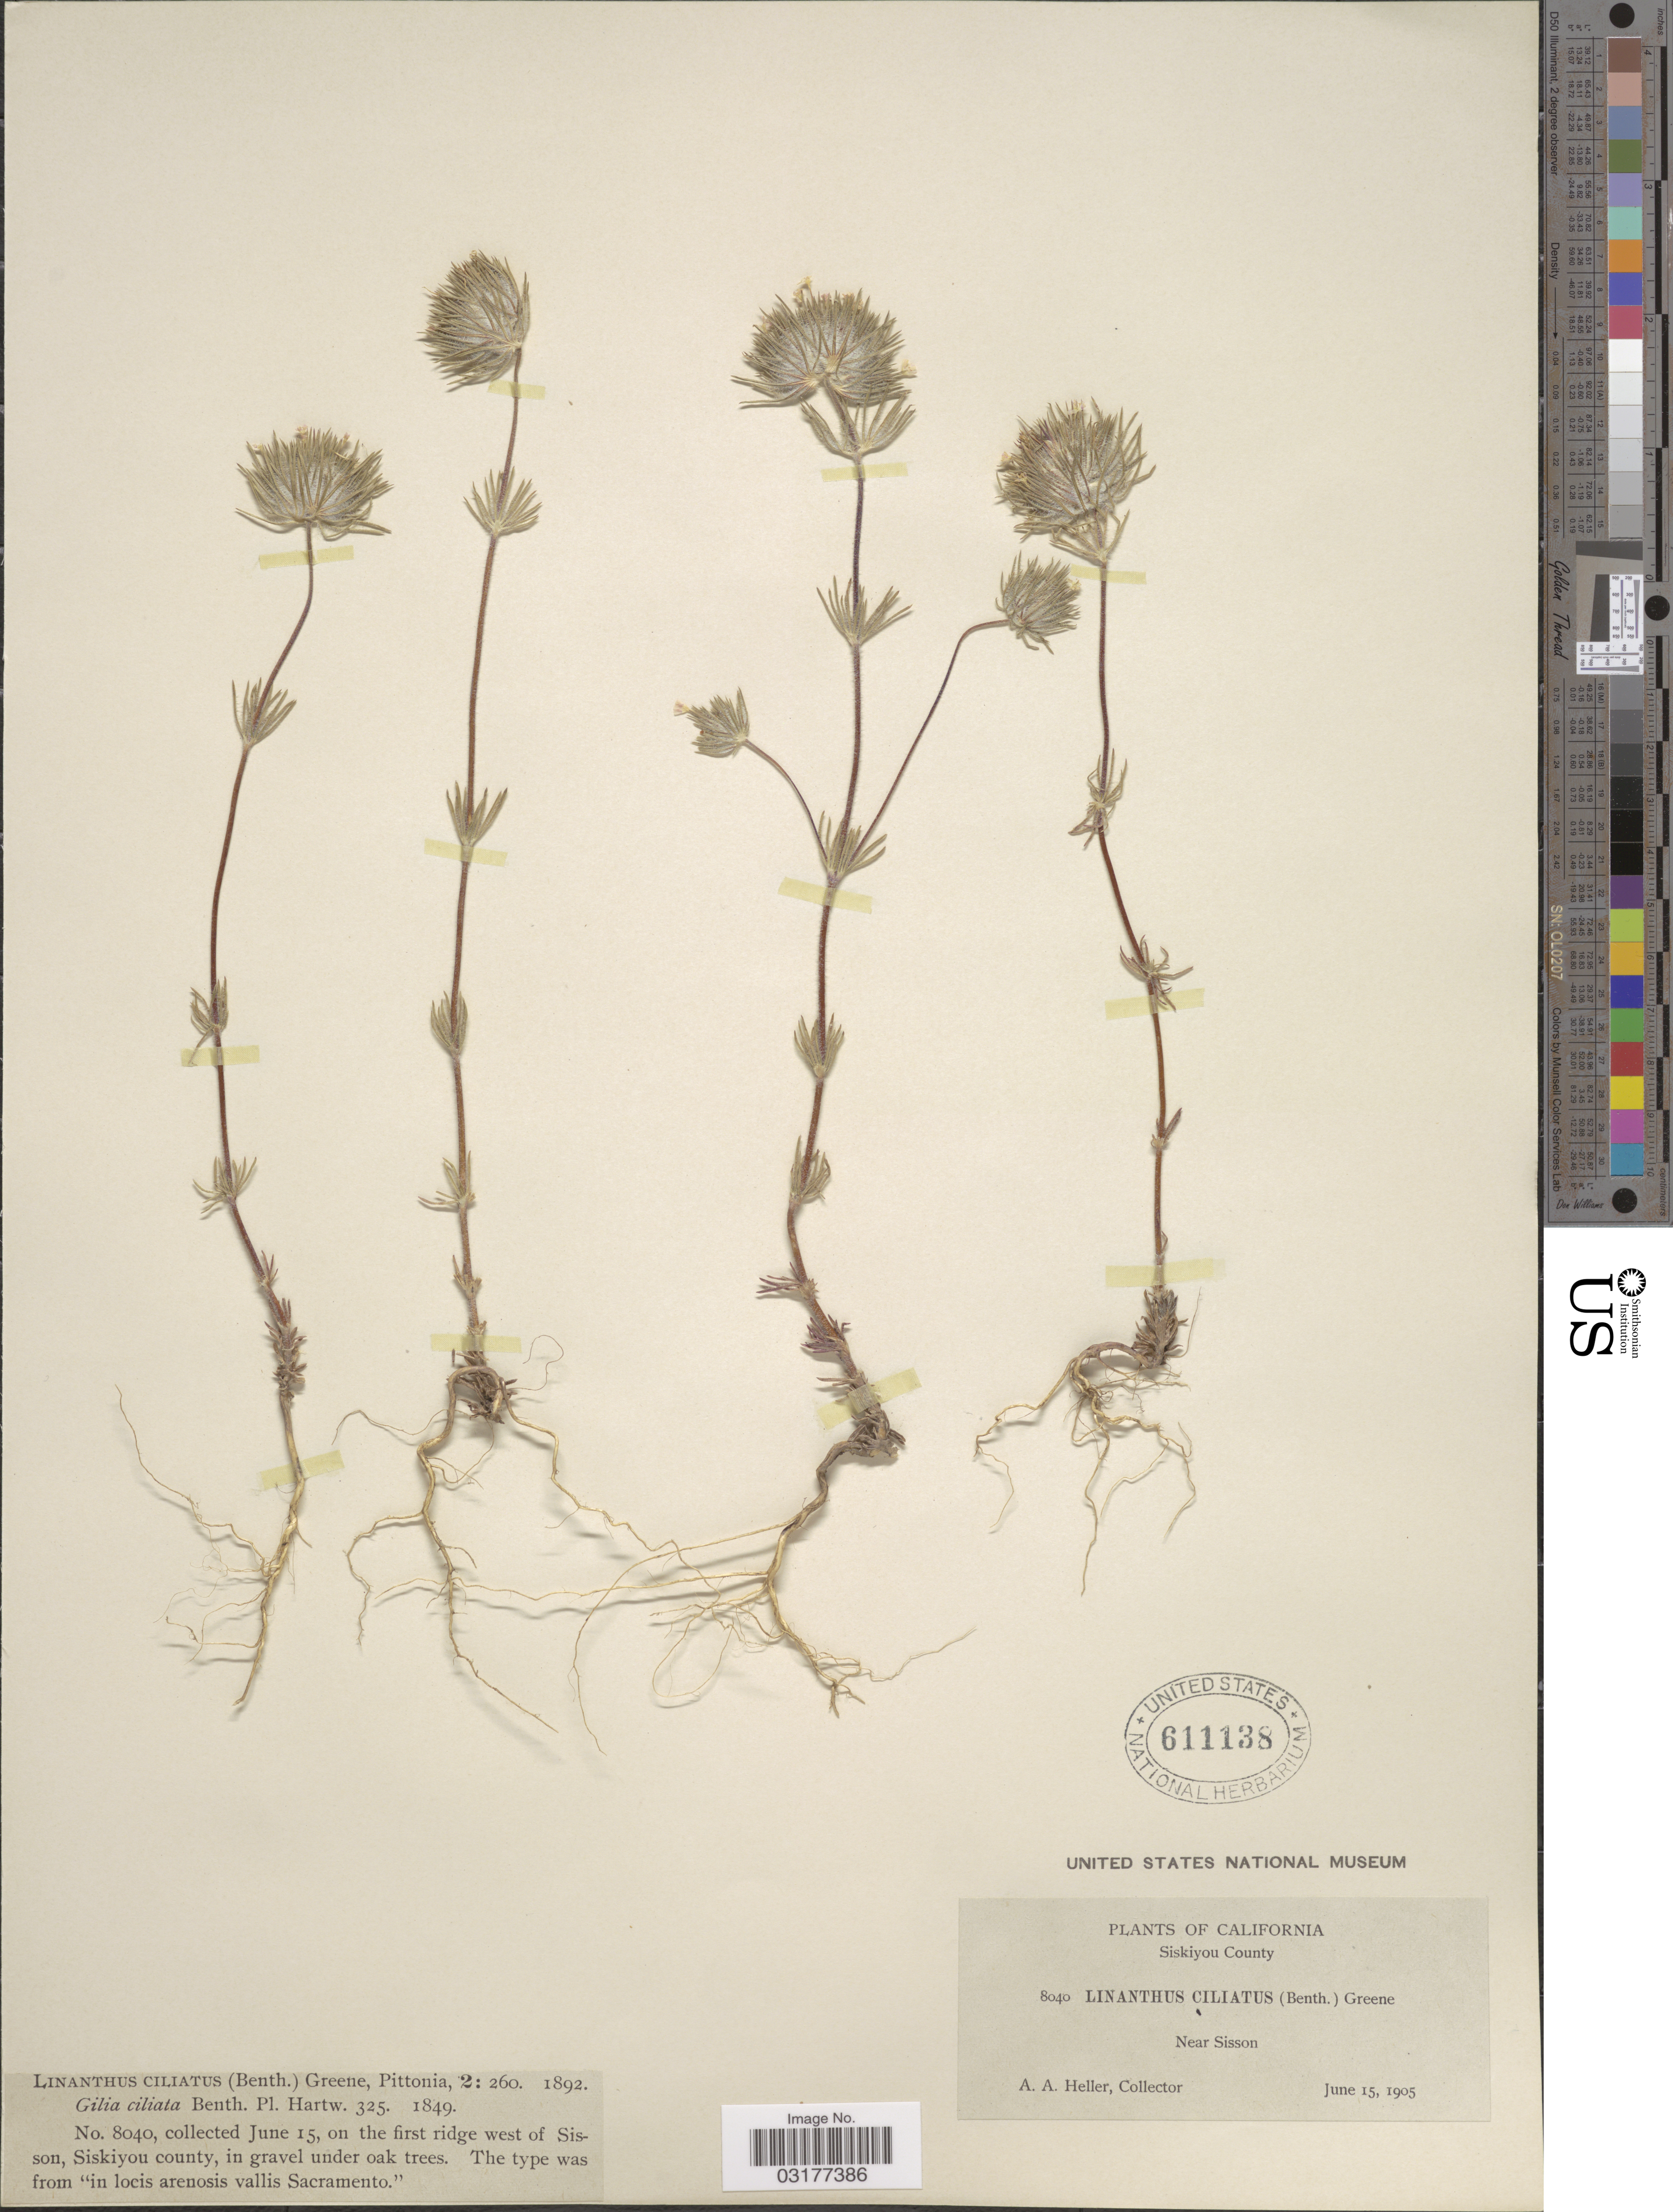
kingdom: Plantae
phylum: Tracheophyta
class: Magnoliopsida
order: Ericales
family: Polemoniaceae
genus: Leptosiphon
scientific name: Leptosiphon ciliatus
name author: (Benth.) Jeps.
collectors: A. A. Heller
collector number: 8040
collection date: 1905-06-15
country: United States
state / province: California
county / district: Siskiyou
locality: Siskiyou County. Near Sisson. On the first ridge west of Sisson, Siskiyou county.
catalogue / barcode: US 611138